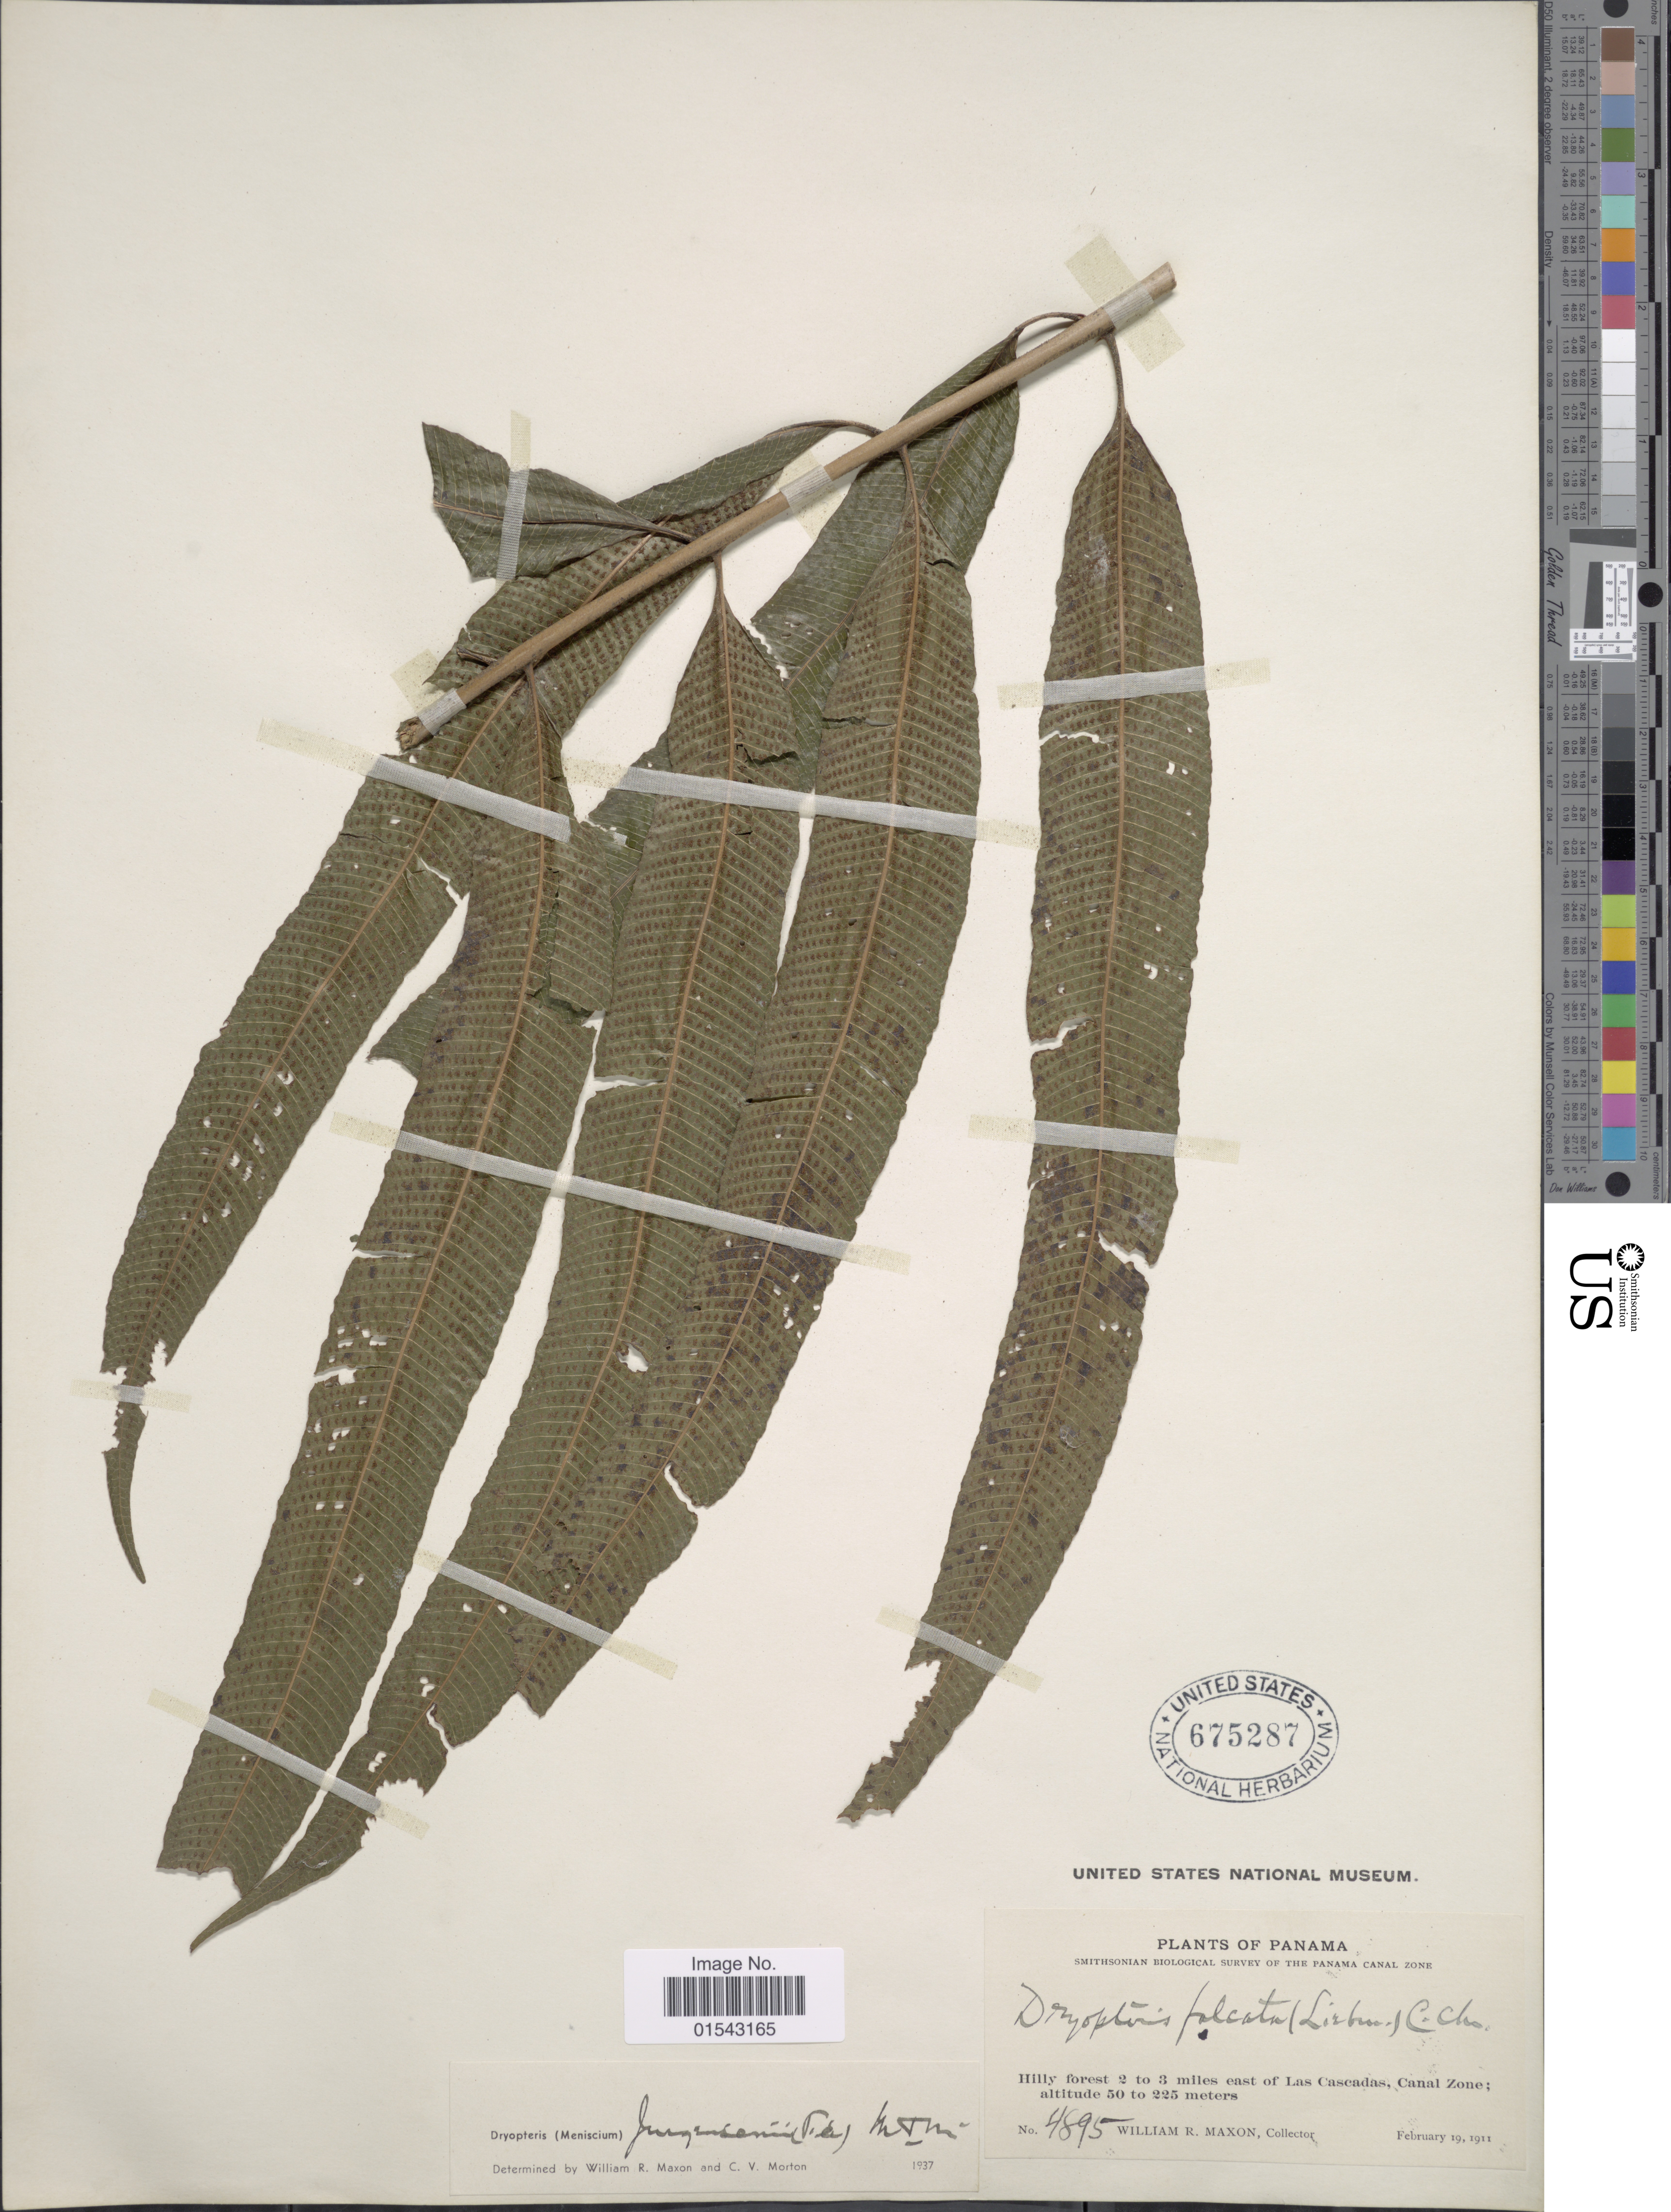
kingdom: Plantae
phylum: Tracheophyta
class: Polypodiopsida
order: Polypodiales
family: Thelypteridaceae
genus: Meniscium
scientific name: Meniscium falcatum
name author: Liebm.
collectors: W. R. Maxon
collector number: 4895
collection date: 1911-02-19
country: Panama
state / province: Colón / Panamá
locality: Panama, Hilly forest 2 to 3 miles east of Las Cascadas, Canal Zone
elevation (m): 50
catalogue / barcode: US 675287